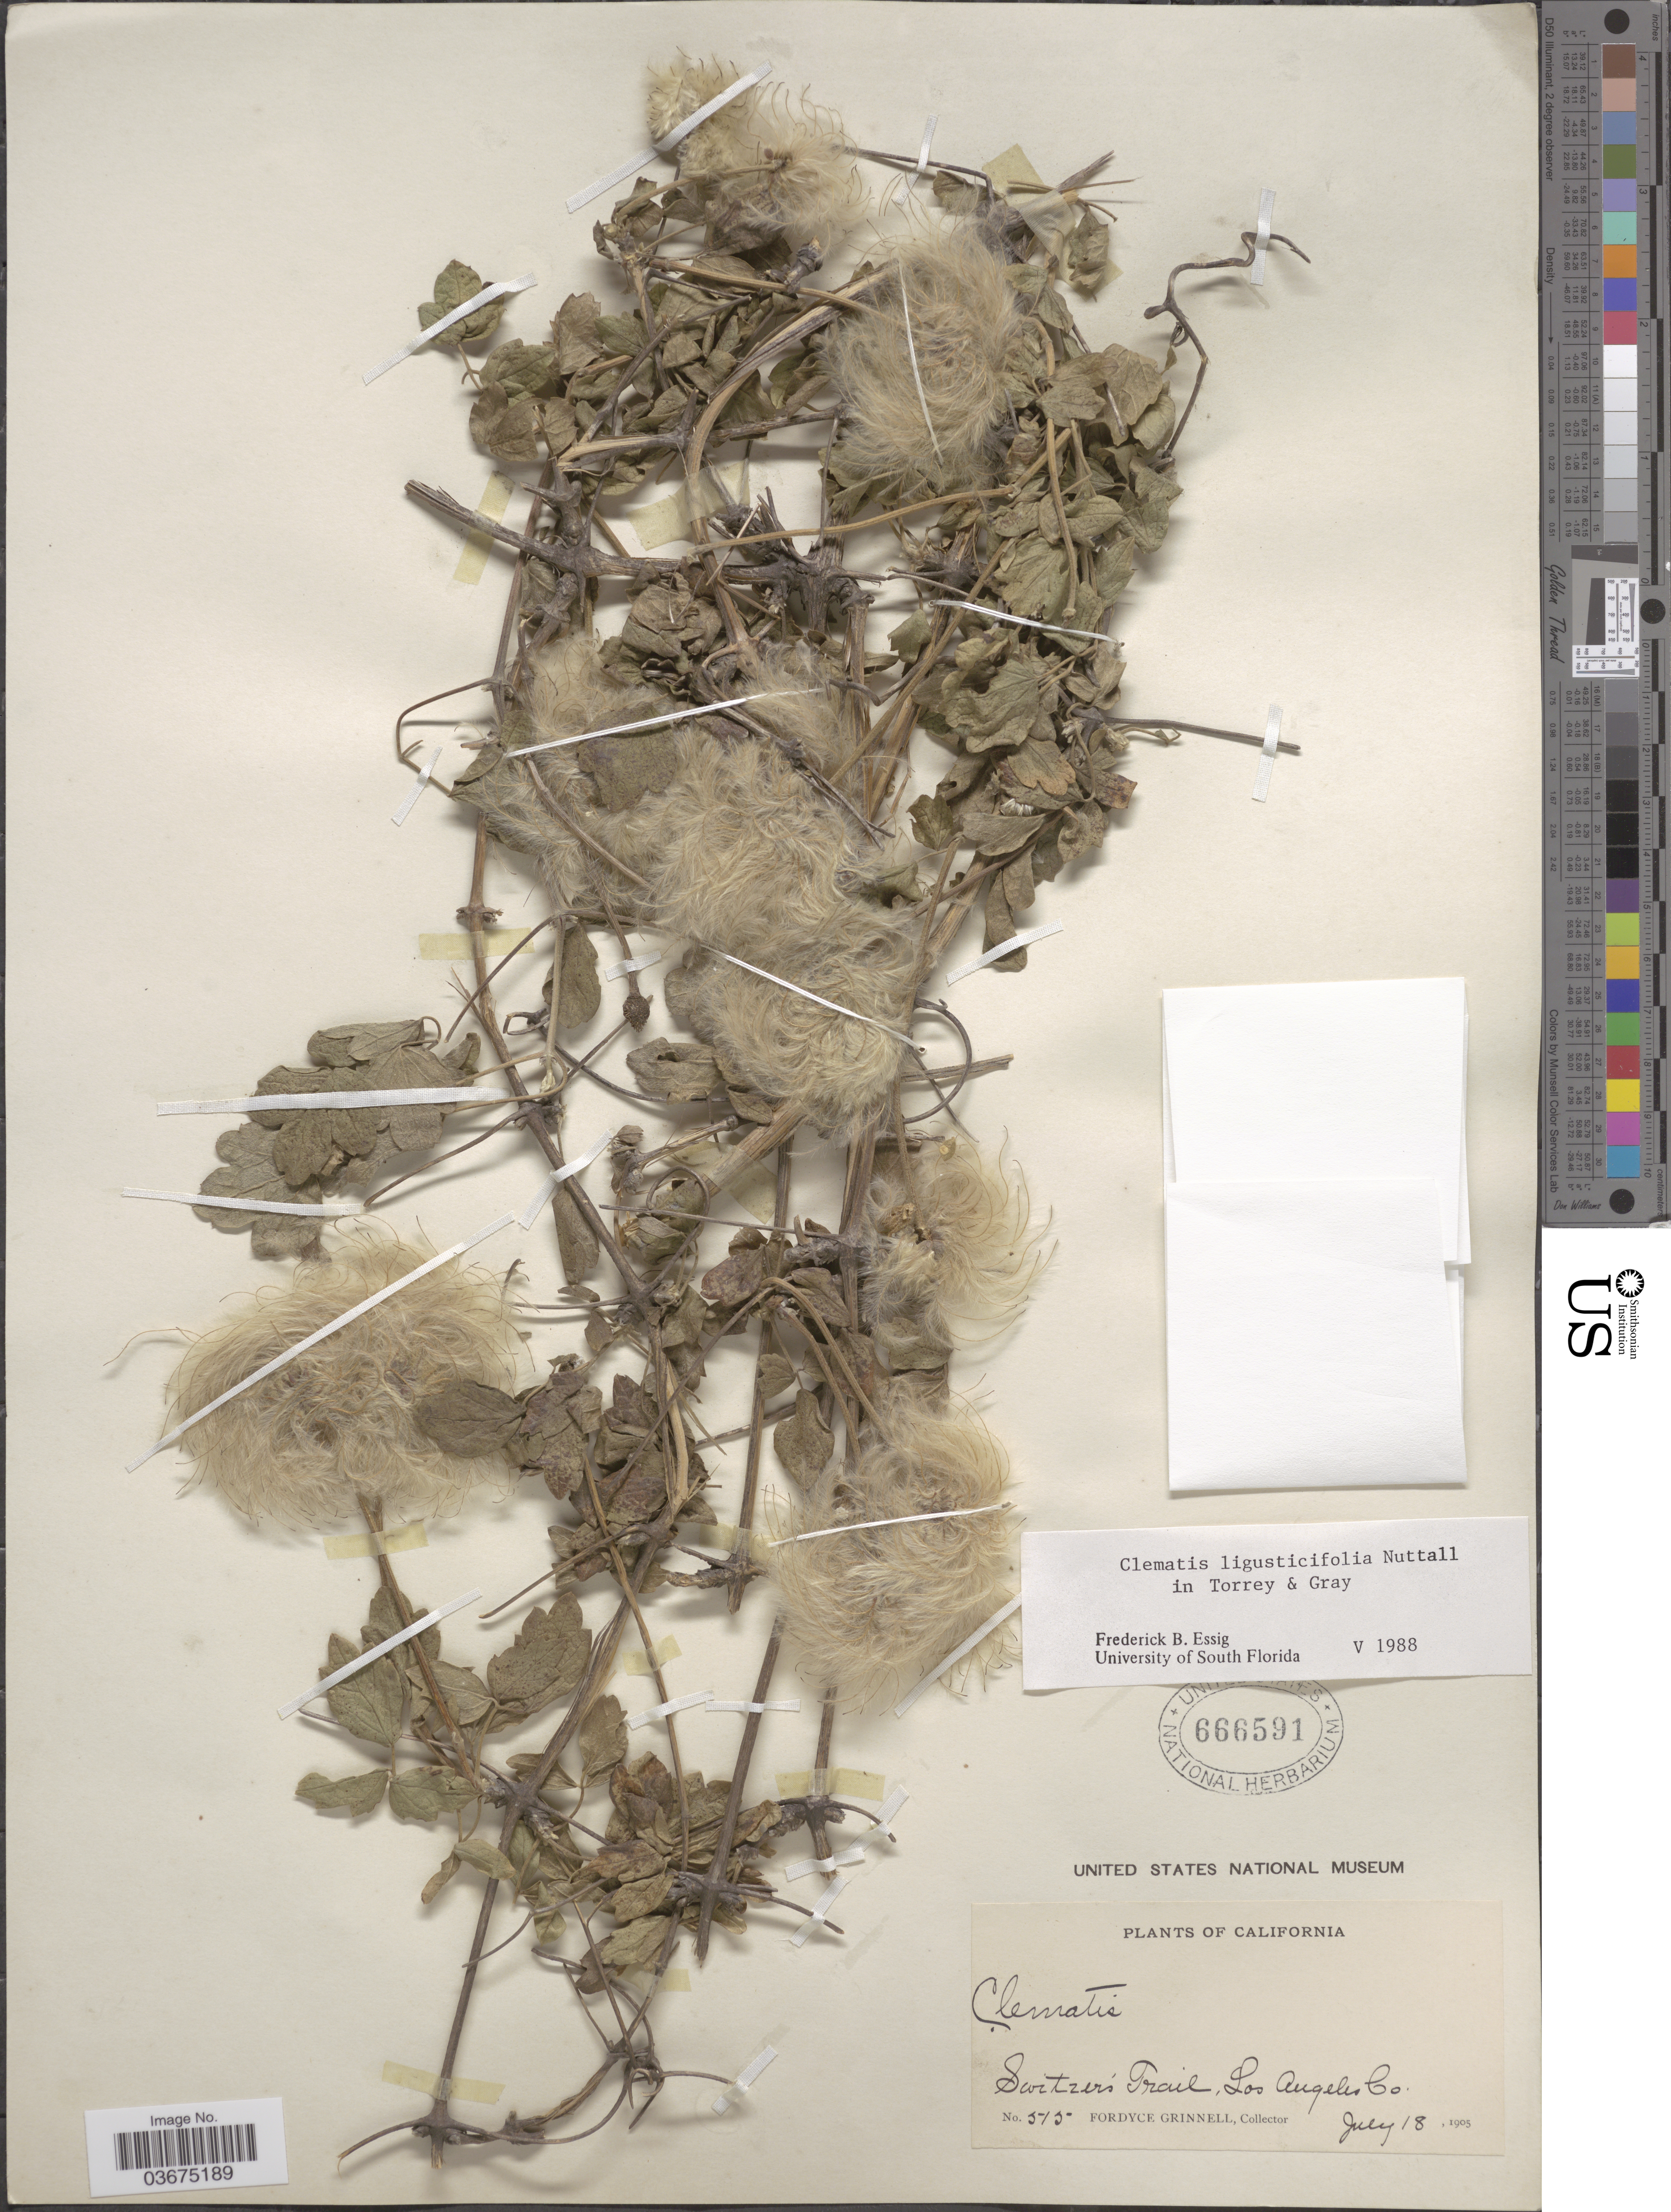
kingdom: Plantae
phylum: Tracheophyta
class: Magnoliopsida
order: Ranunculales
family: Ranunculaceae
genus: Clematis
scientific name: Clematis ligusticifolia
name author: Nutt.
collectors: F. Grinnell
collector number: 515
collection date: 1905-07-18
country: United States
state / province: California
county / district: Los Angeles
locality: Switzer's Trail, Los Angeles Co.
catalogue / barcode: US 666591